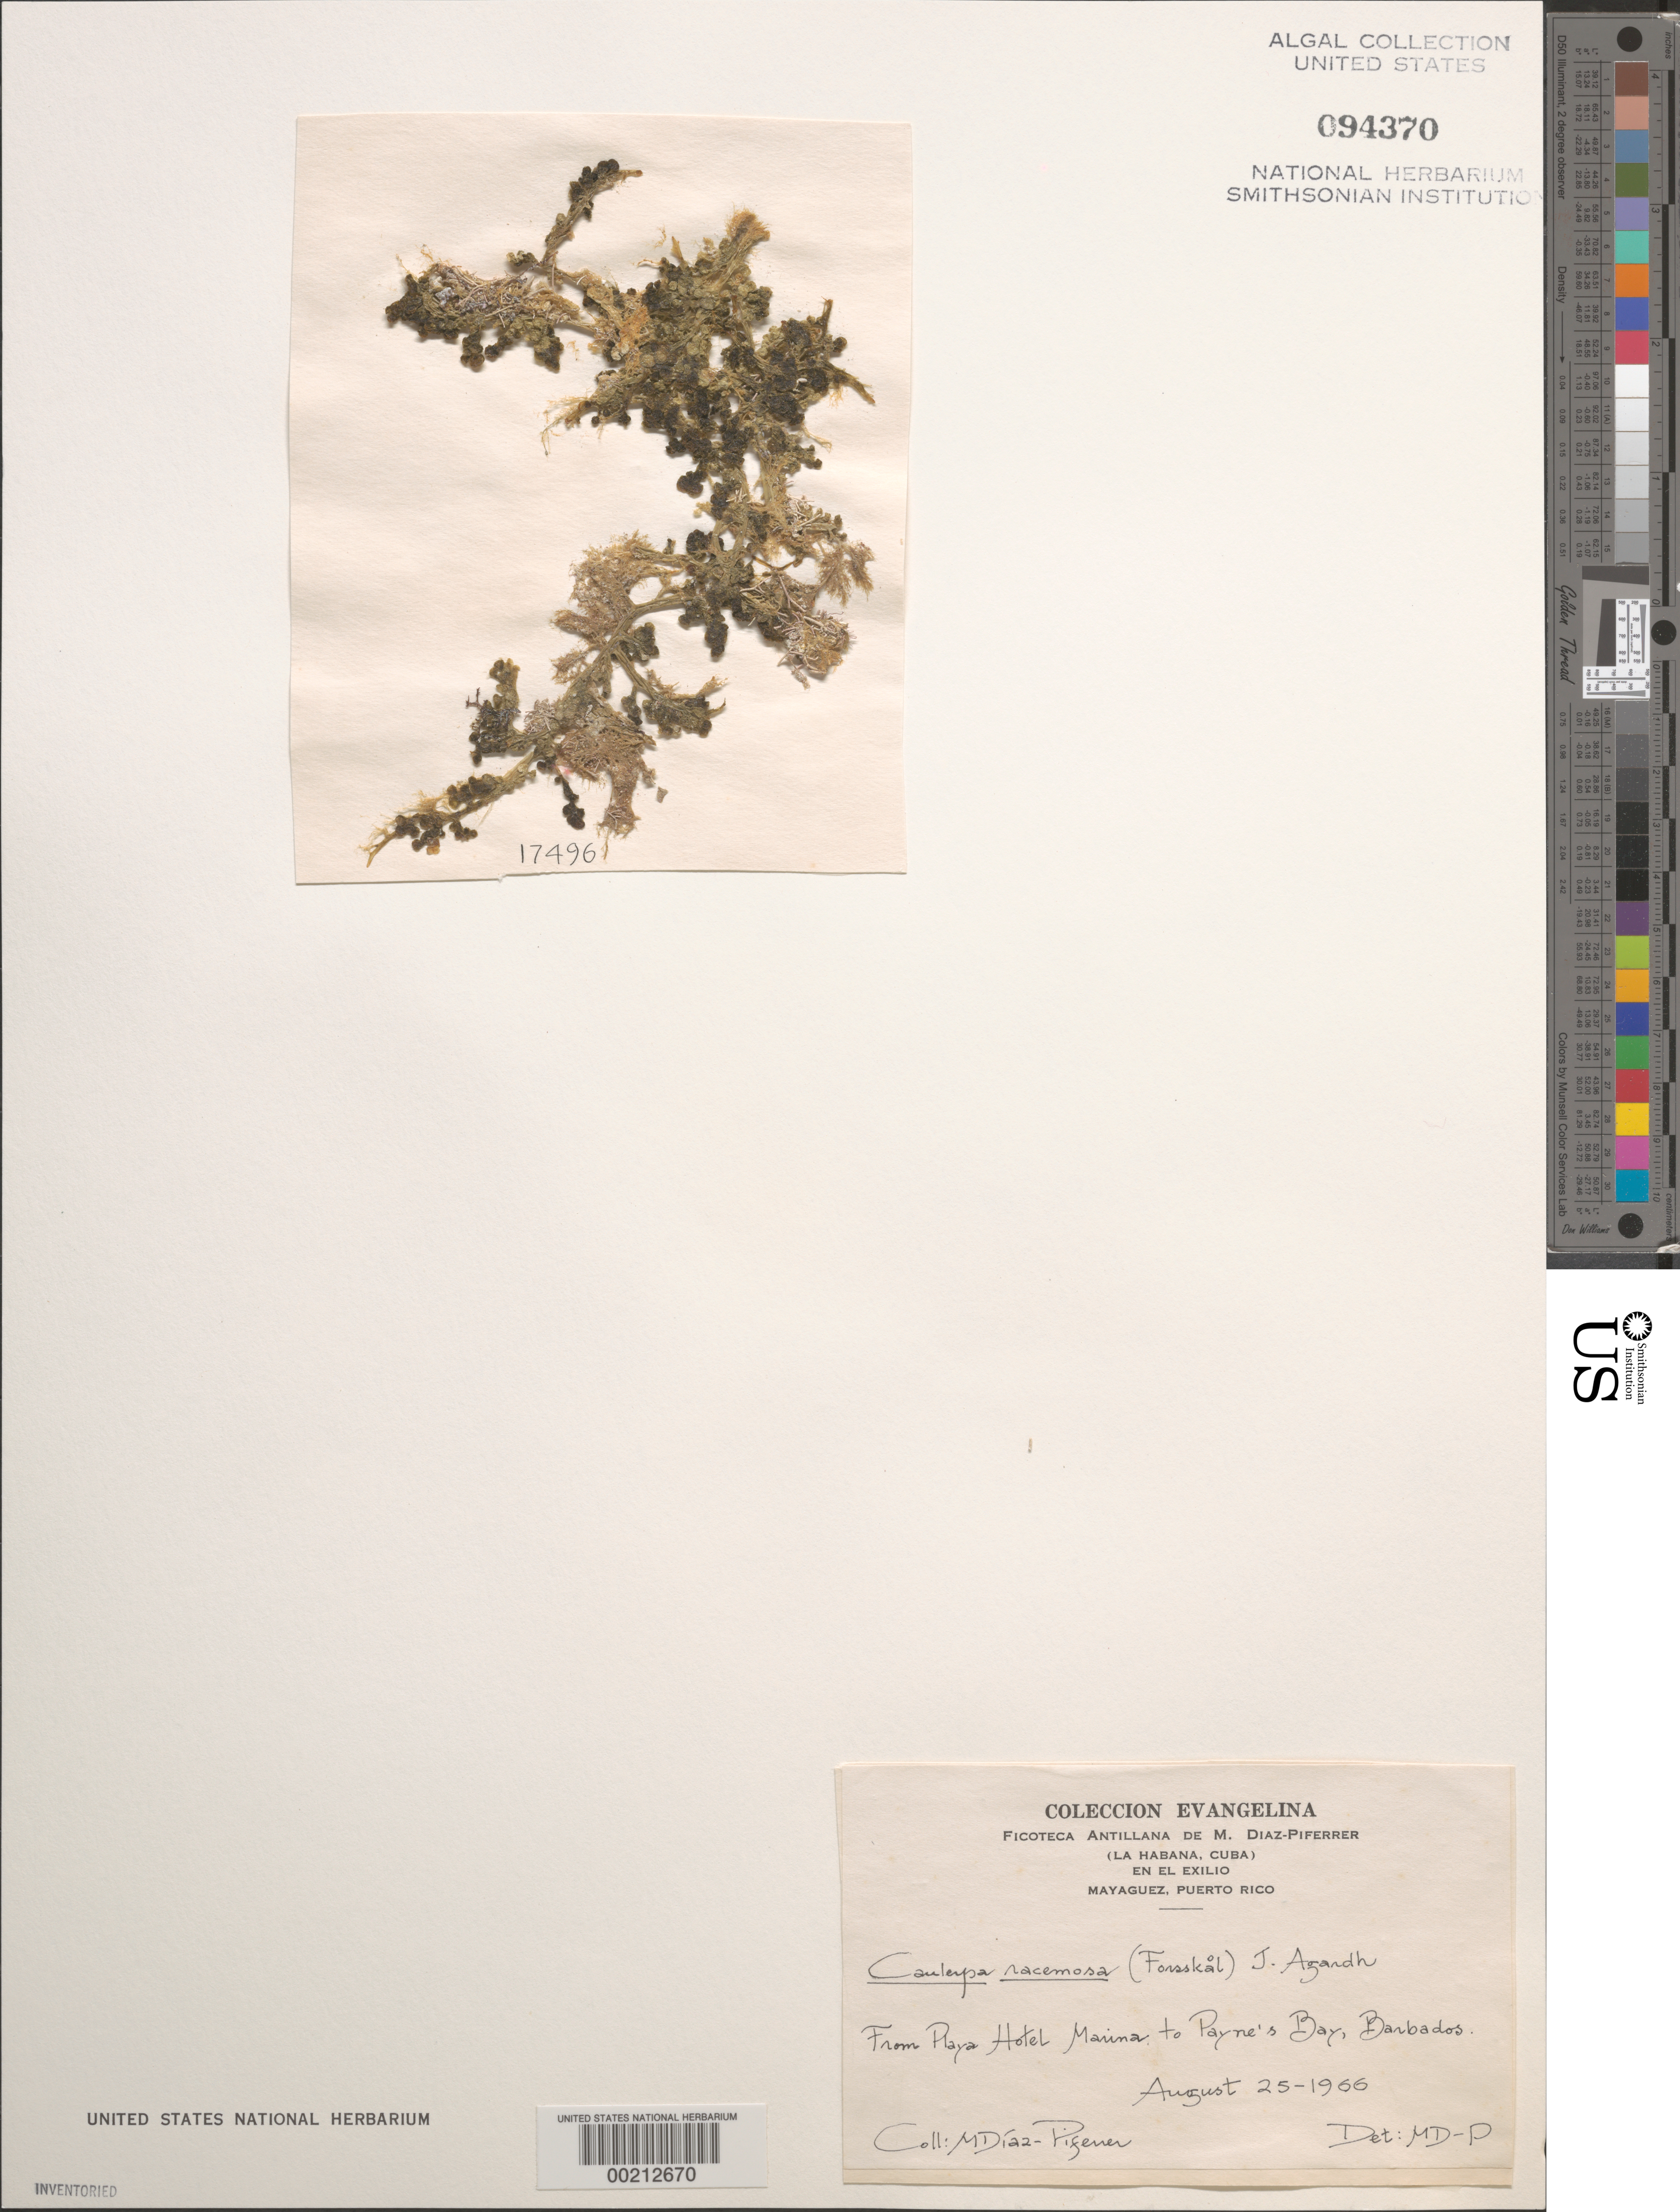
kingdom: Plantae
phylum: Chlorophyta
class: Ulvophyceae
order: Bryopsidales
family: Caulerpaceae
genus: Caulerpa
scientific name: Caulerpa racemosa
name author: (Forssk.) J. Agardh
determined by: Diaz-Piferrer, M.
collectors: M. Diaz-Piferrer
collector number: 17496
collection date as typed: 25 Aug 1966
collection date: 1966-08-25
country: Barbados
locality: From Hotel Marina Beach to Payne's Bay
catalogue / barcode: US 94370